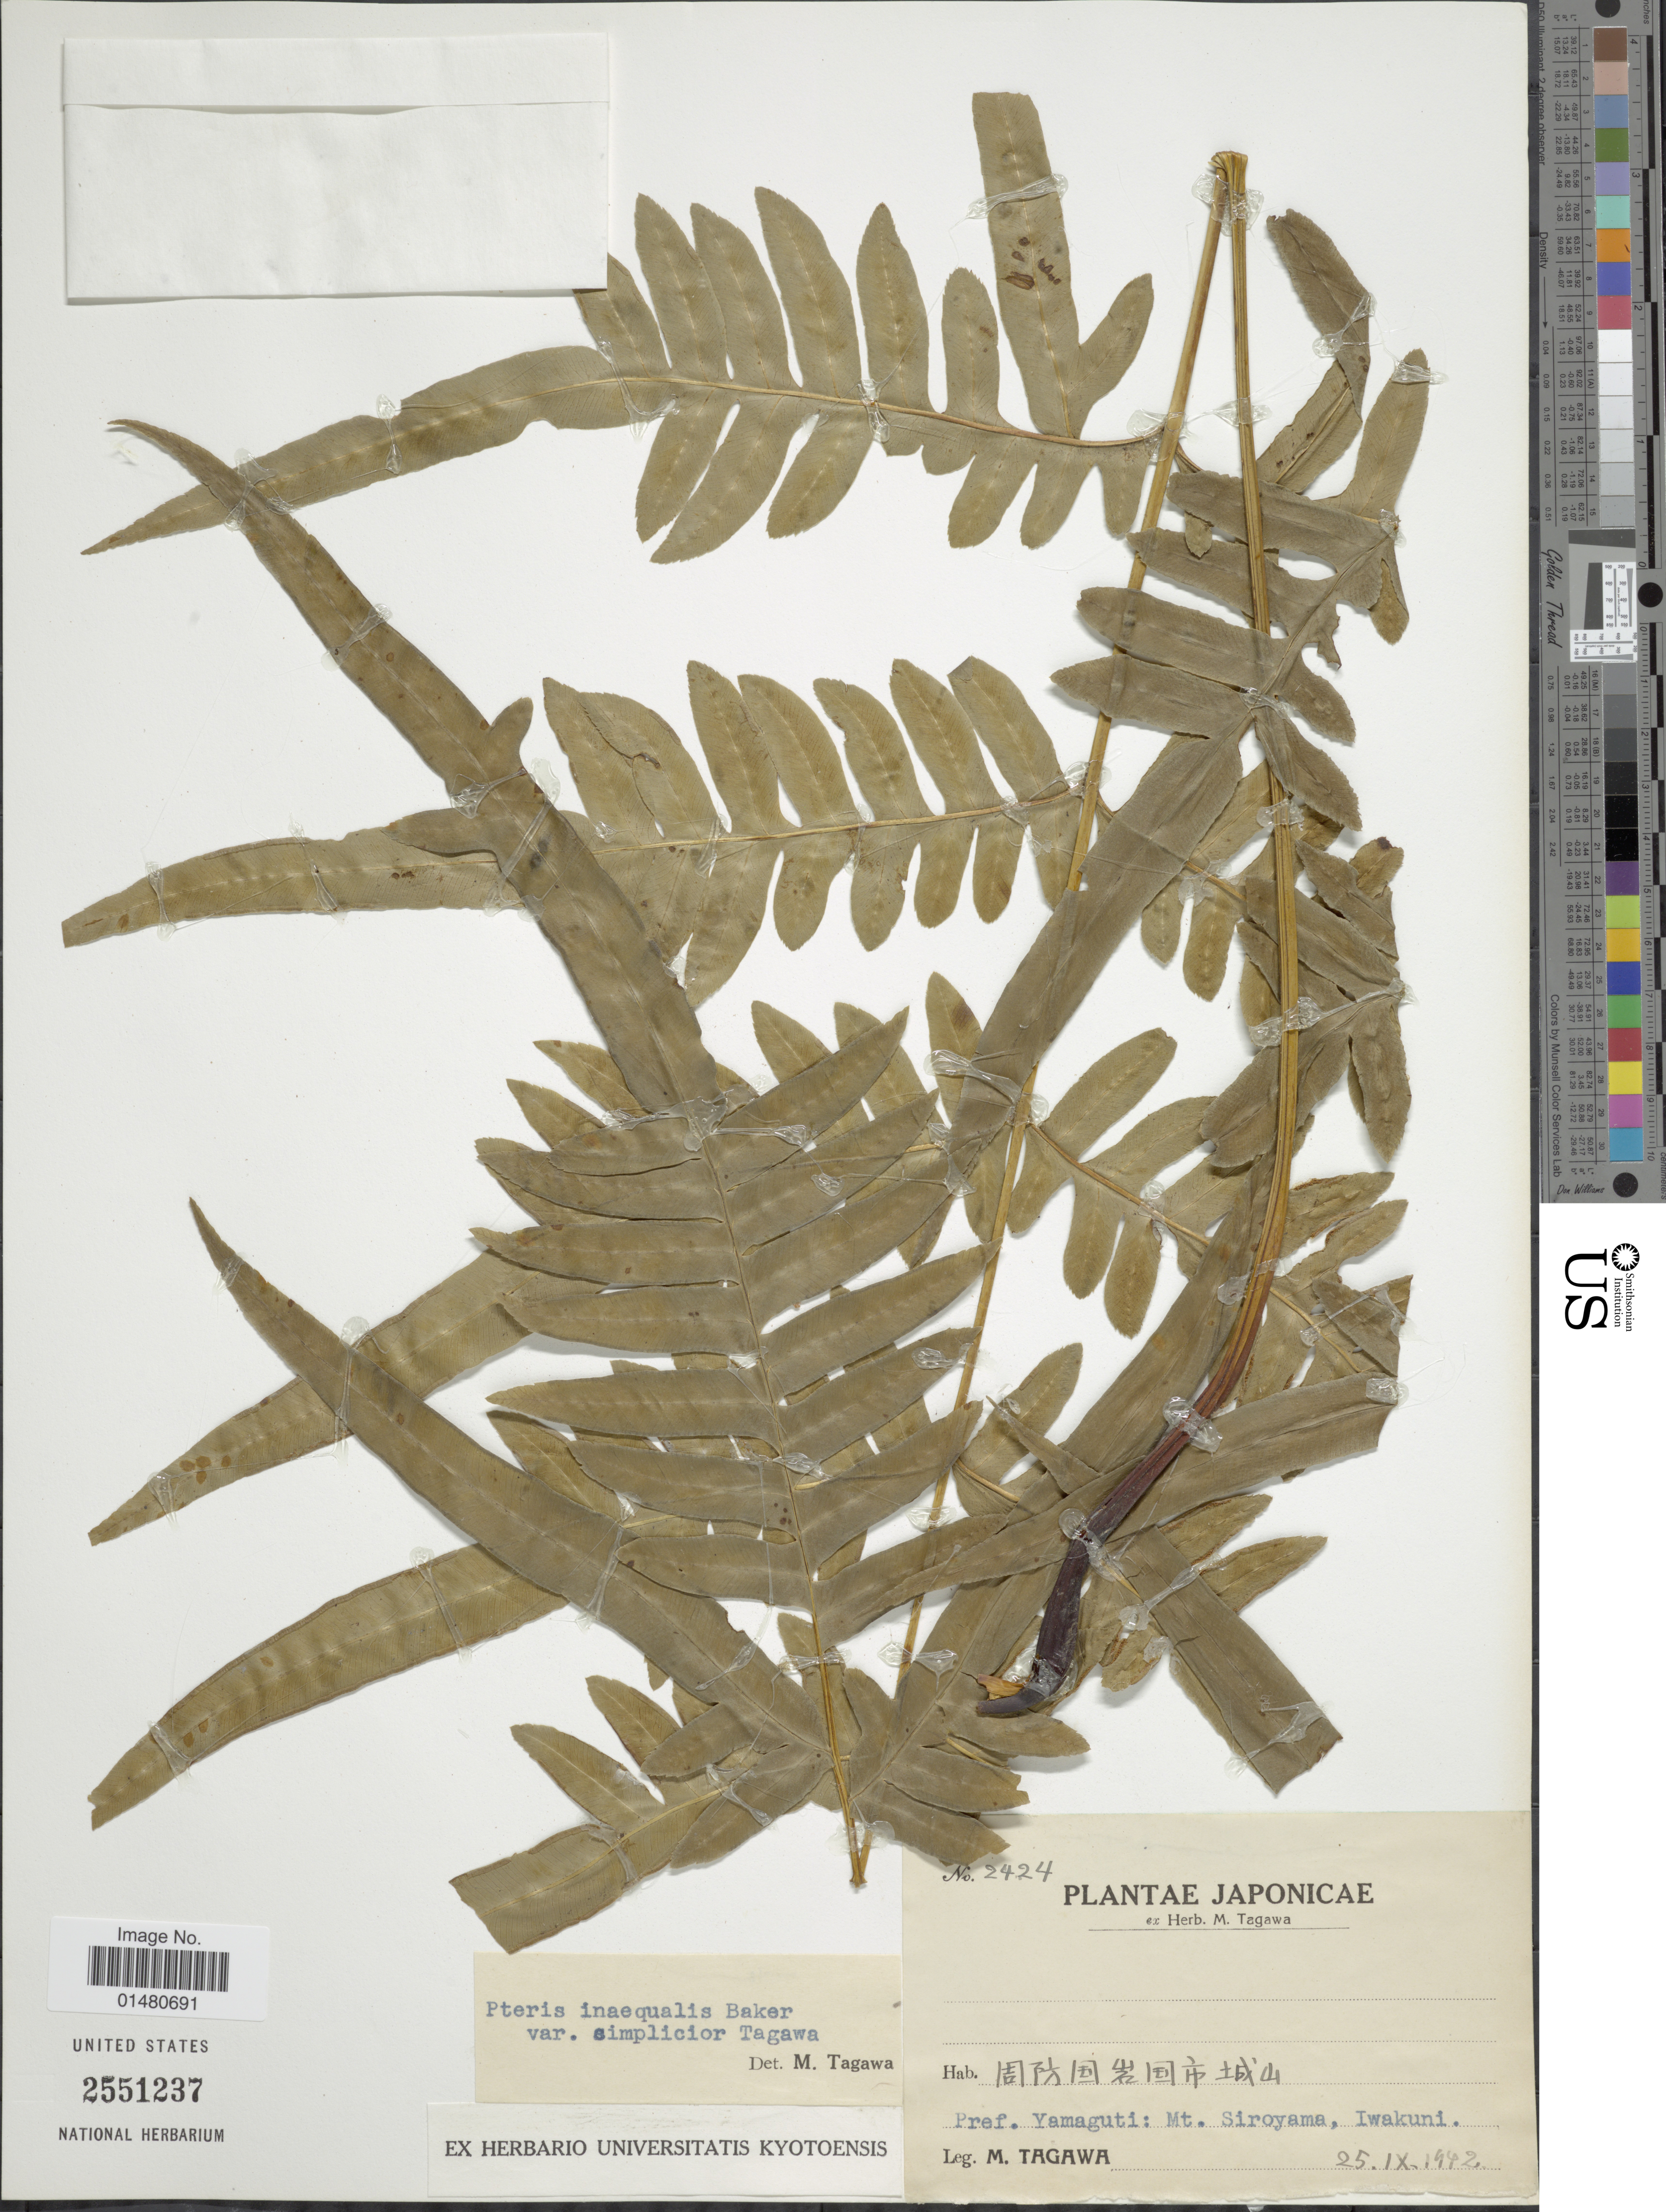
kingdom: Plantae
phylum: Tracheophyta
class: Polypodiopsida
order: Polypodiales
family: Pteridaceae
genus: Pteris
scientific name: Pteris inaequalis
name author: (Fée) Jenman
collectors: M. Tagawa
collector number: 2424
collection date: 1942-09-25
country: Japan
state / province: Yamaguti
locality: Pref. Yamaguti: Mt Siromaya, Iwakuni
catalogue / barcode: US 2551237